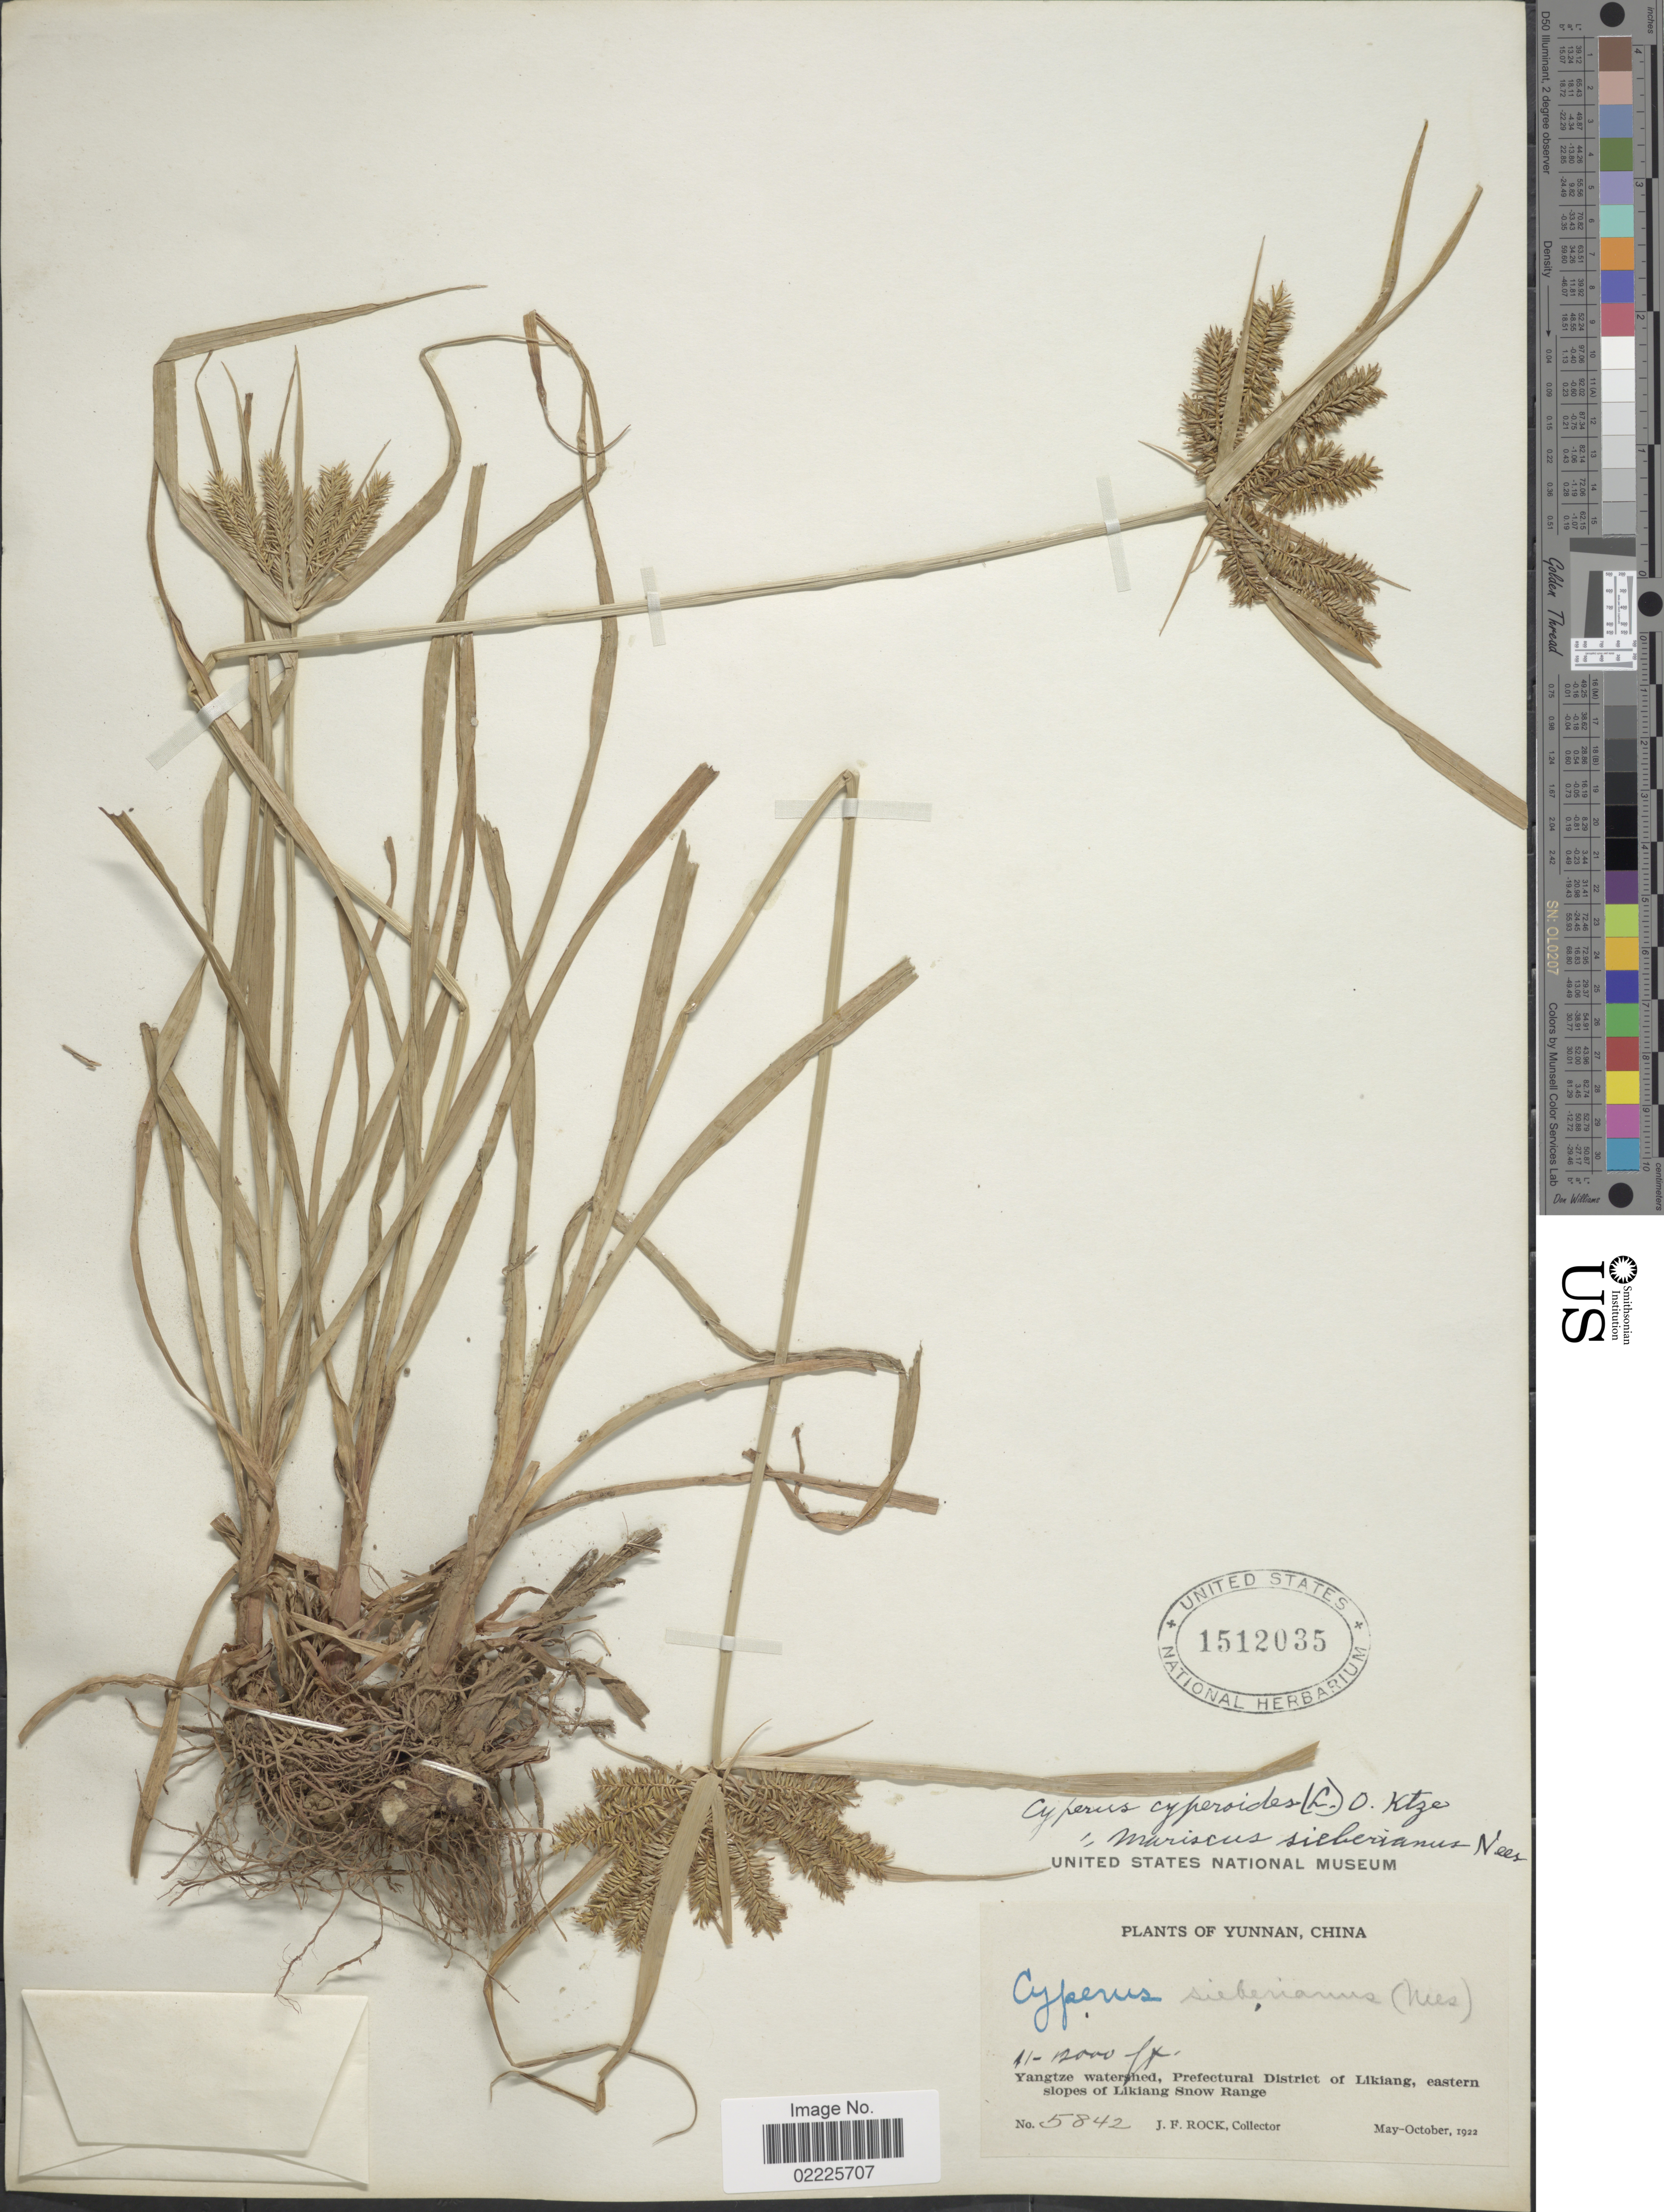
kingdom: Plantae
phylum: Tracheophyta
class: Liliopsida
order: Poales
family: Cyperaceae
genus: Cyperus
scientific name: Cyperus cyperoides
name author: (L.) Kuntze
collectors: J. Rock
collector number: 5842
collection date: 1922-05/1922-10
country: China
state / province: Yunnan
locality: Yangtze watershed, Prefectural District of Likiang, eastern slopes of Likiang Snow Range.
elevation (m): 3353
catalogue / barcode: US 1512035